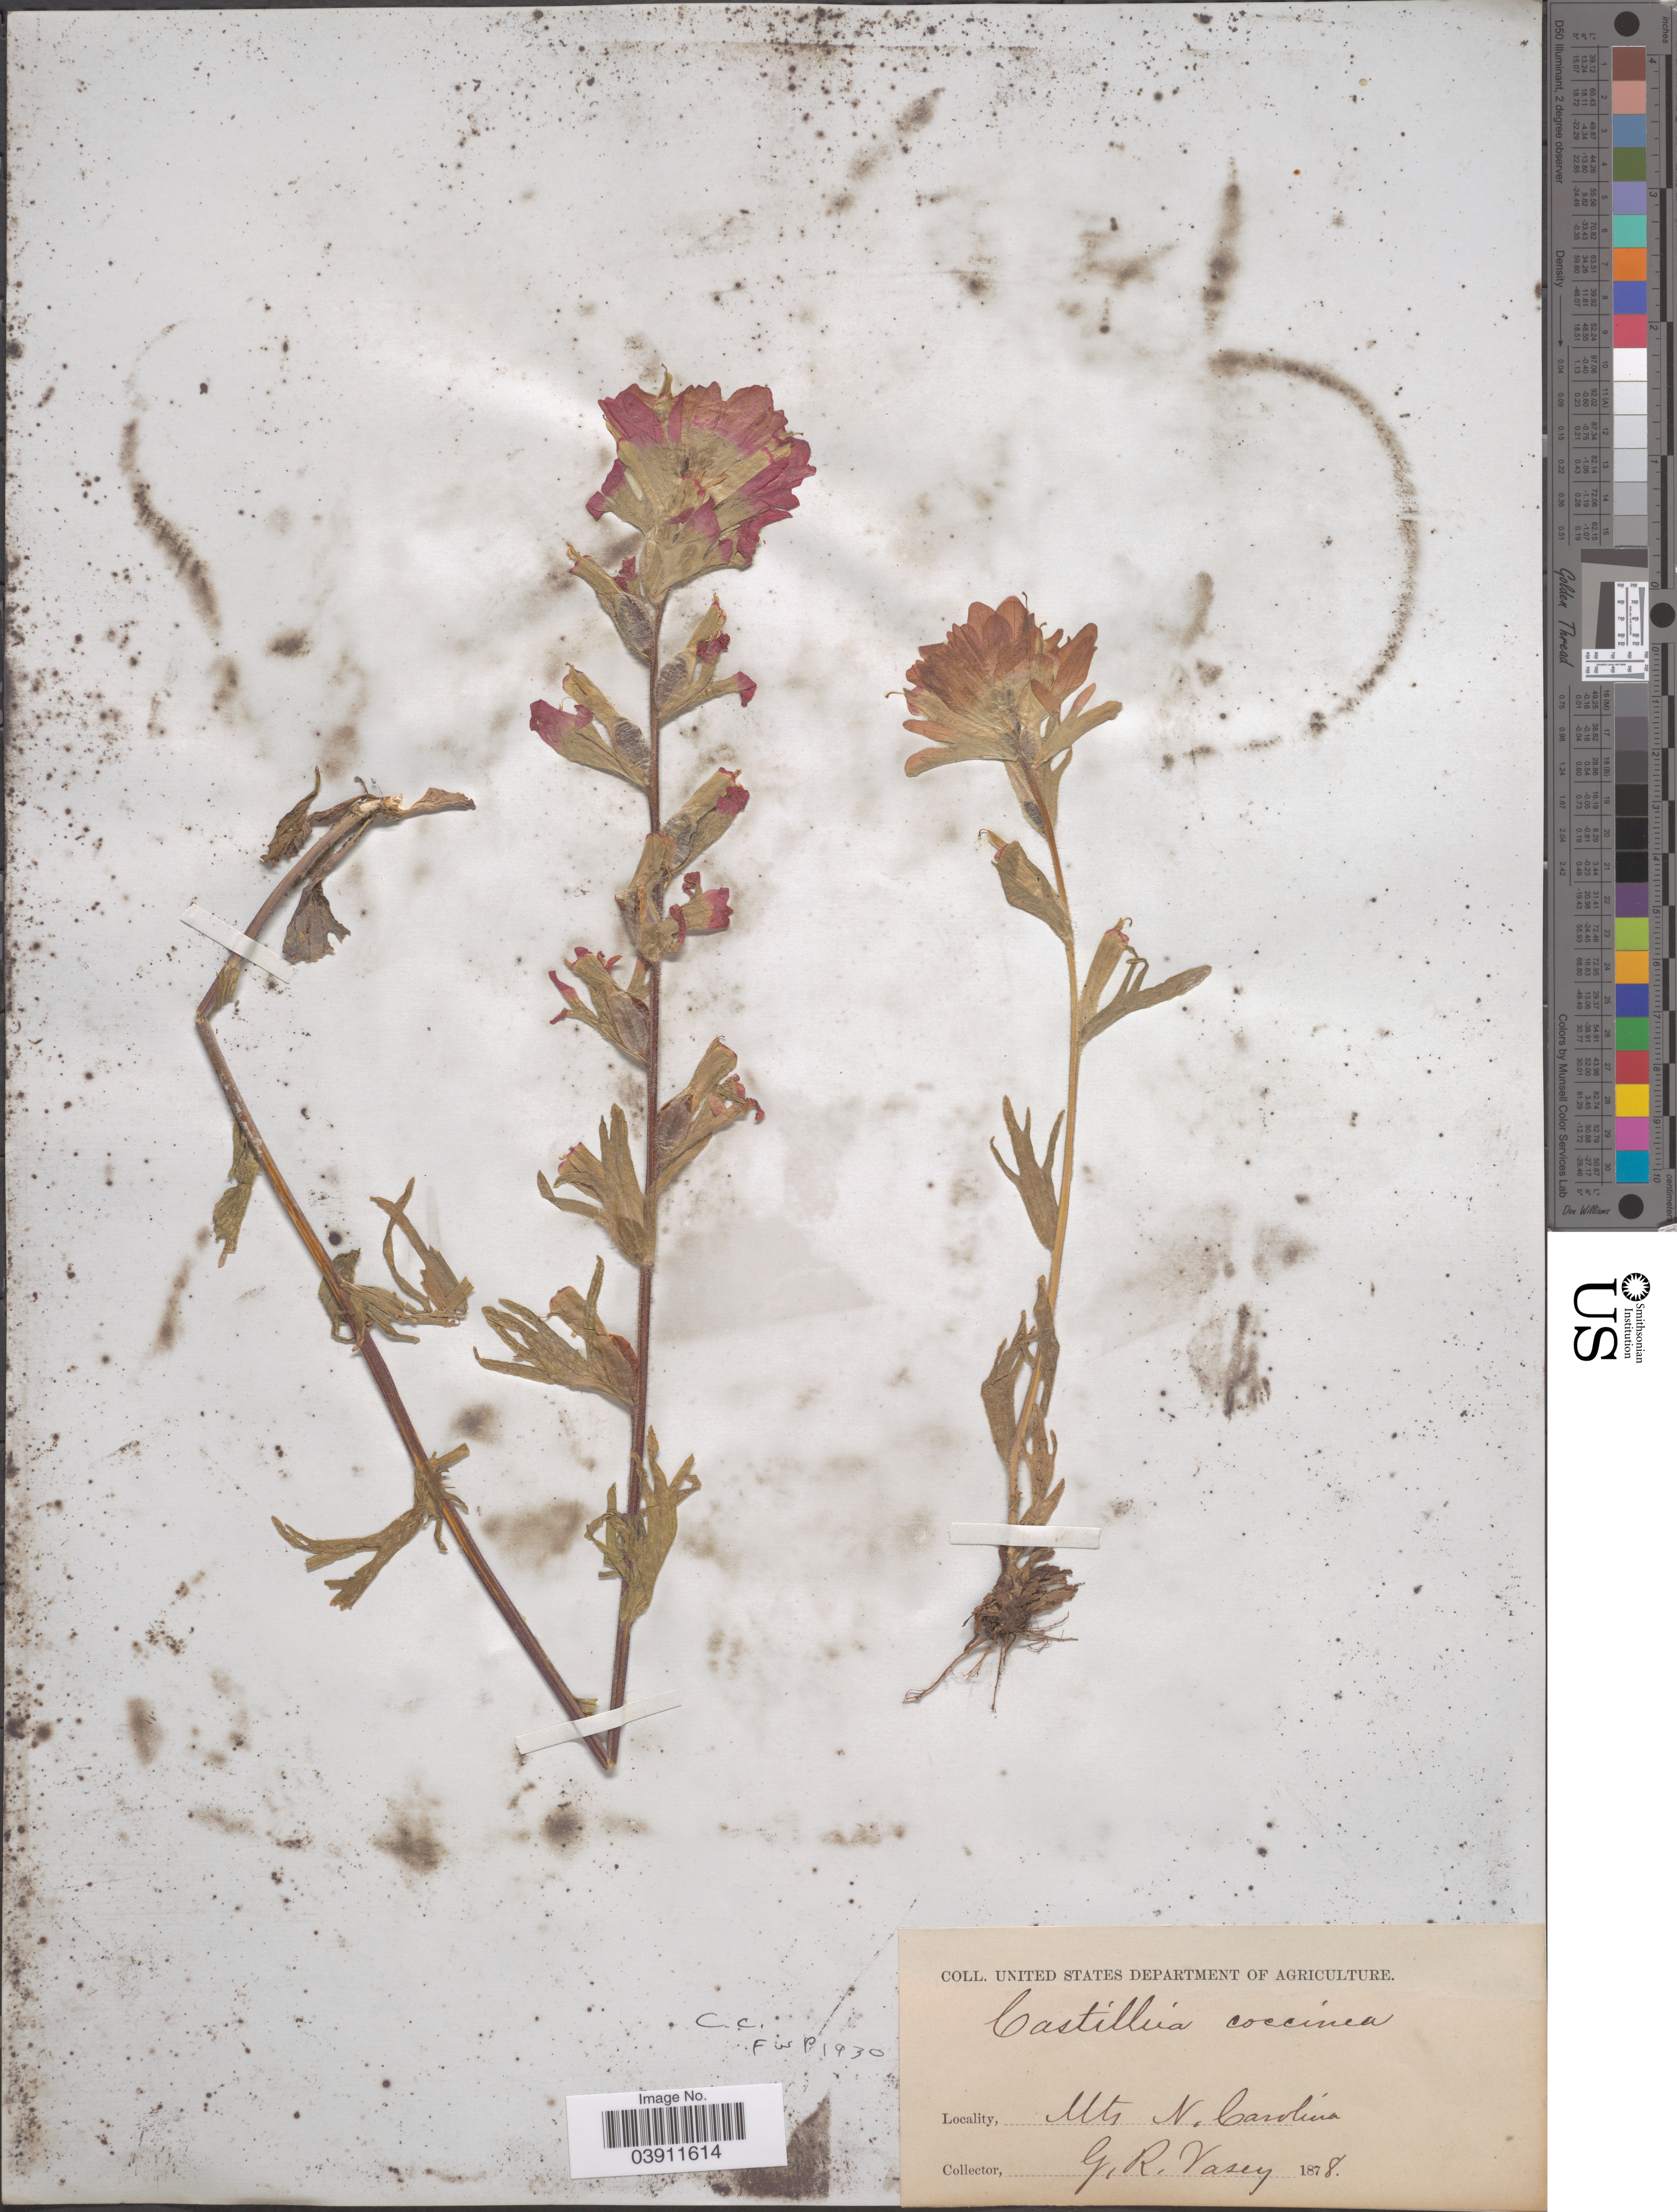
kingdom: Plantae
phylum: Tracheophyta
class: Magnoliopsida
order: Lamiales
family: Orobanchaceae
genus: Castilleja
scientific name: Castilleja coccinea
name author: (L.) Spreng.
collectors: G. R. Vasey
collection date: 1878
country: United States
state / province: North Carolina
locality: Mts N. Carolina.